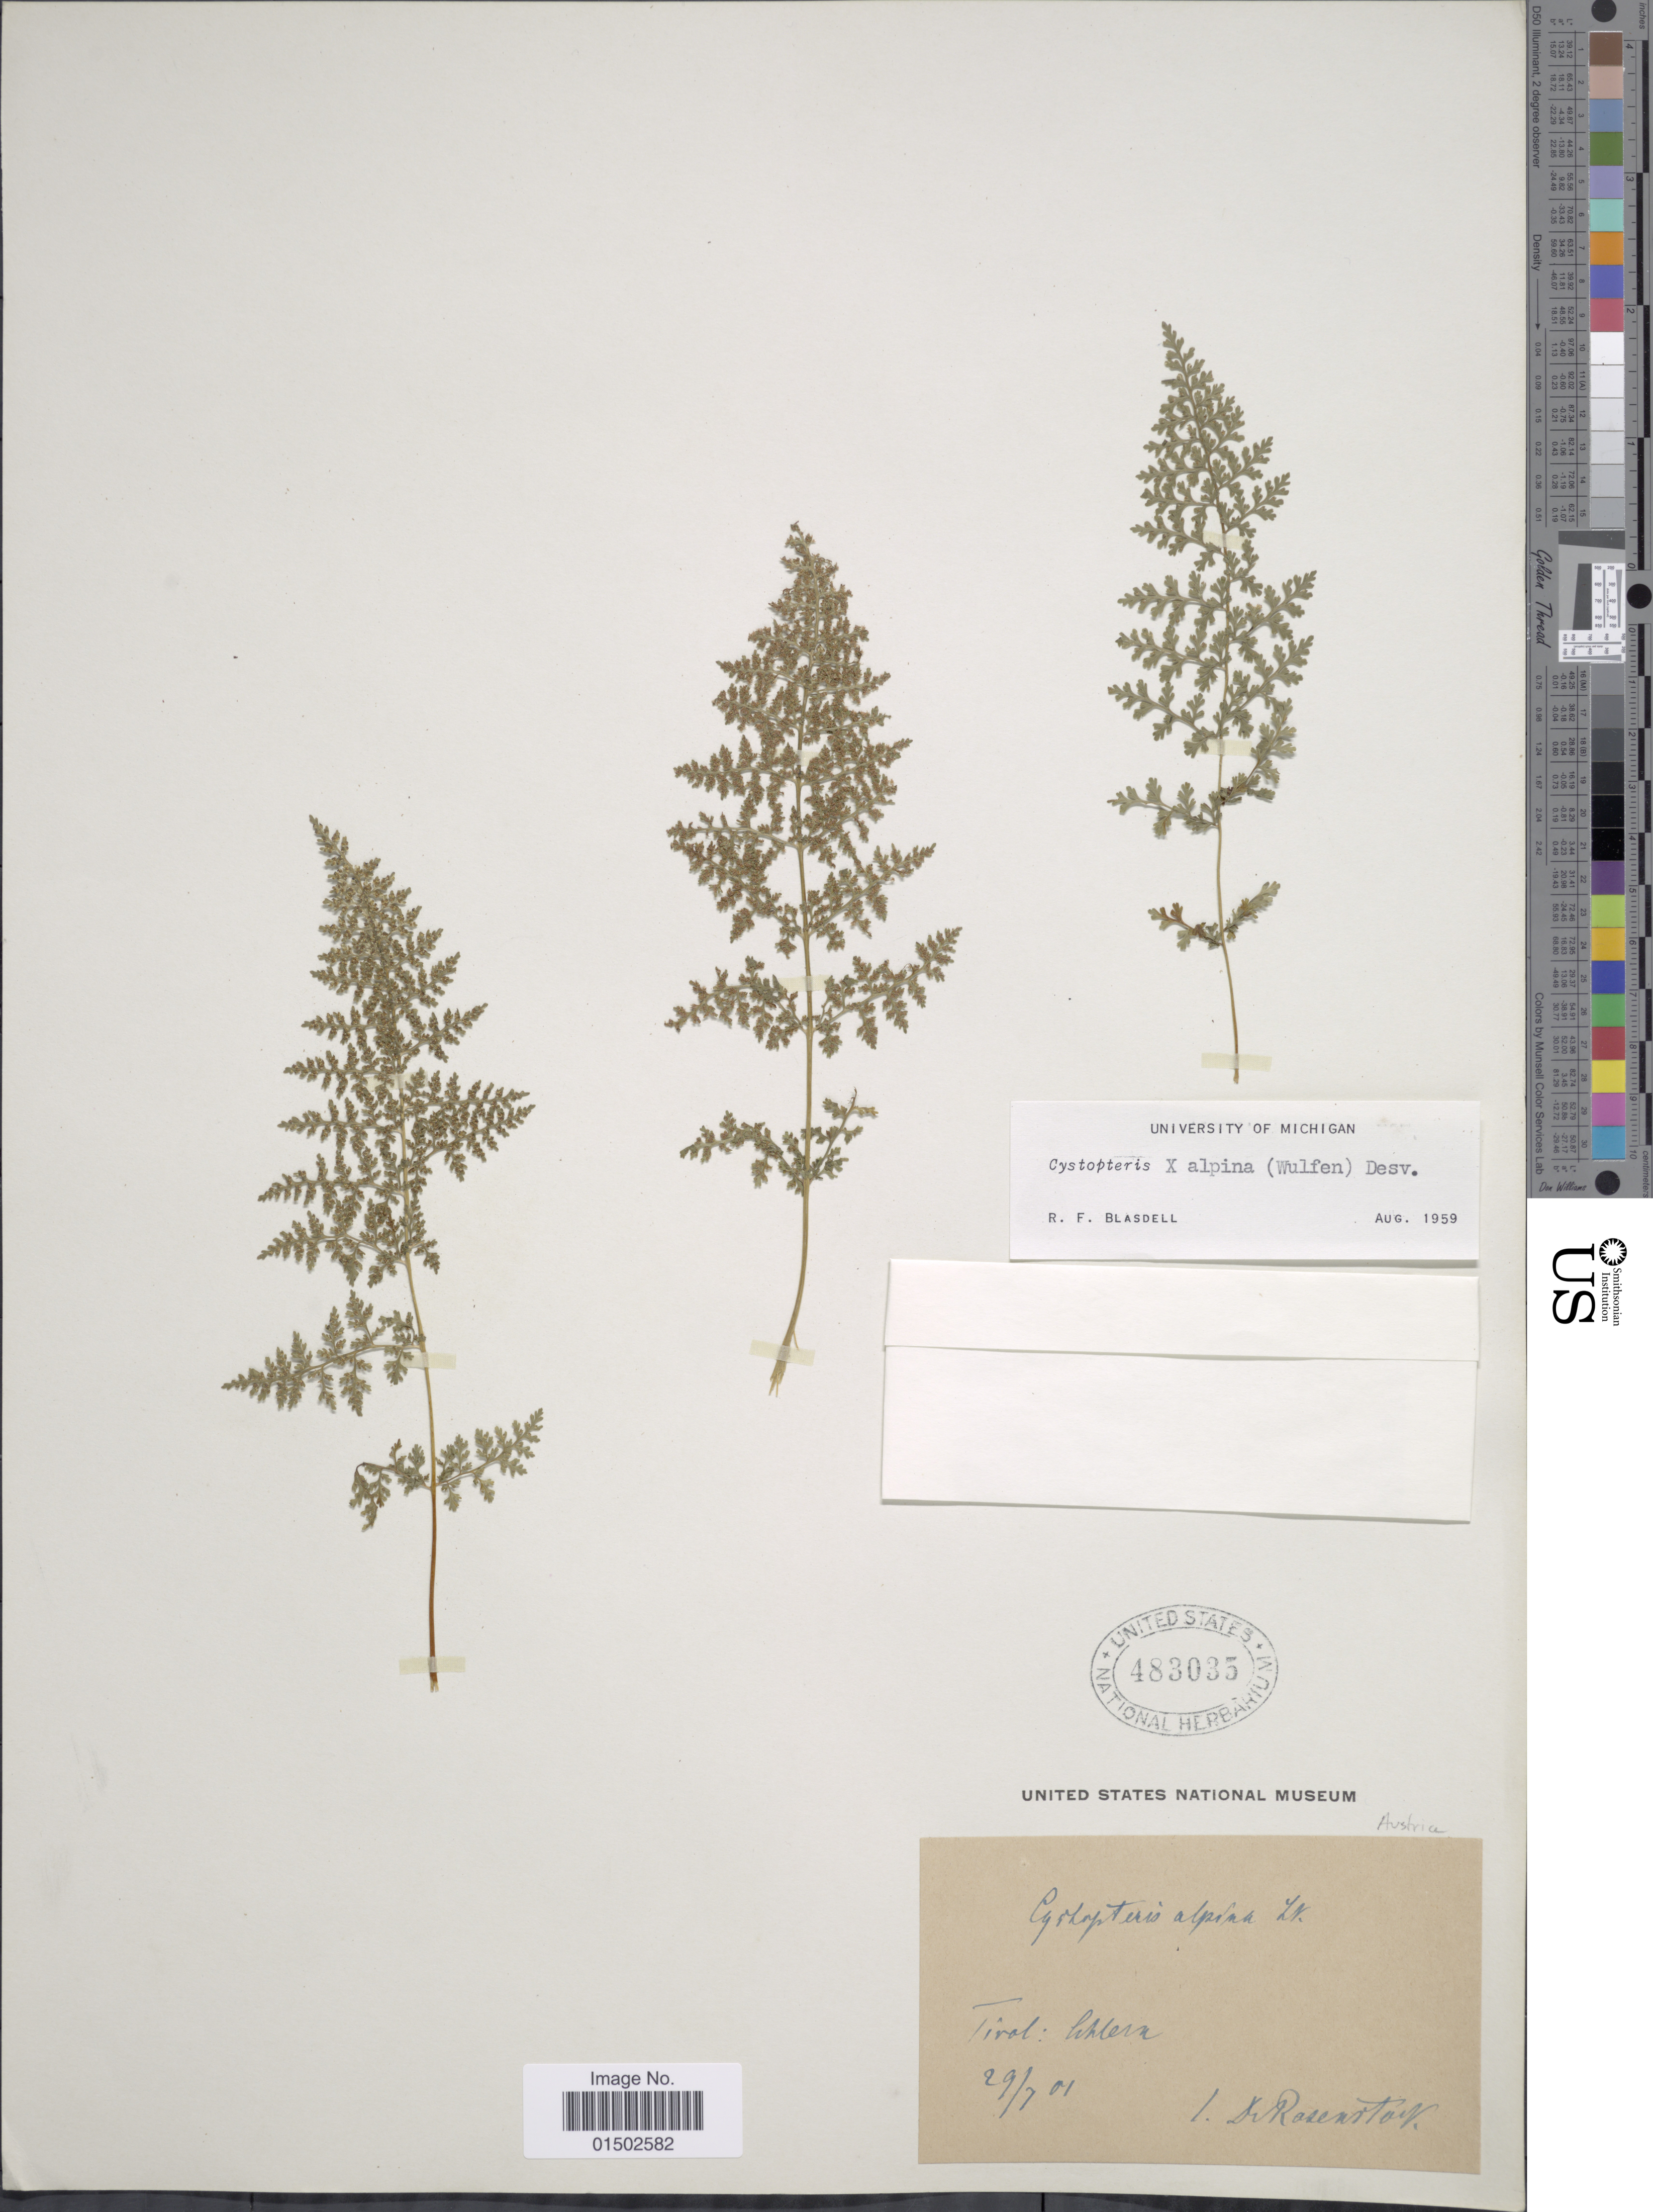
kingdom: Plantae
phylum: Tracheophyta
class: Polypodiopsida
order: Polypodiales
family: Cystopteridaceae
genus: Cystopteris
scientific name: Cystopteris alpina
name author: (Lam.) Desv.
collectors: -- Rosenstock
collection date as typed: Transcribed d/m/y: 29/7/1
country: Italy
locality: Tirol: Schlern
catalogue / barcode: US 483035